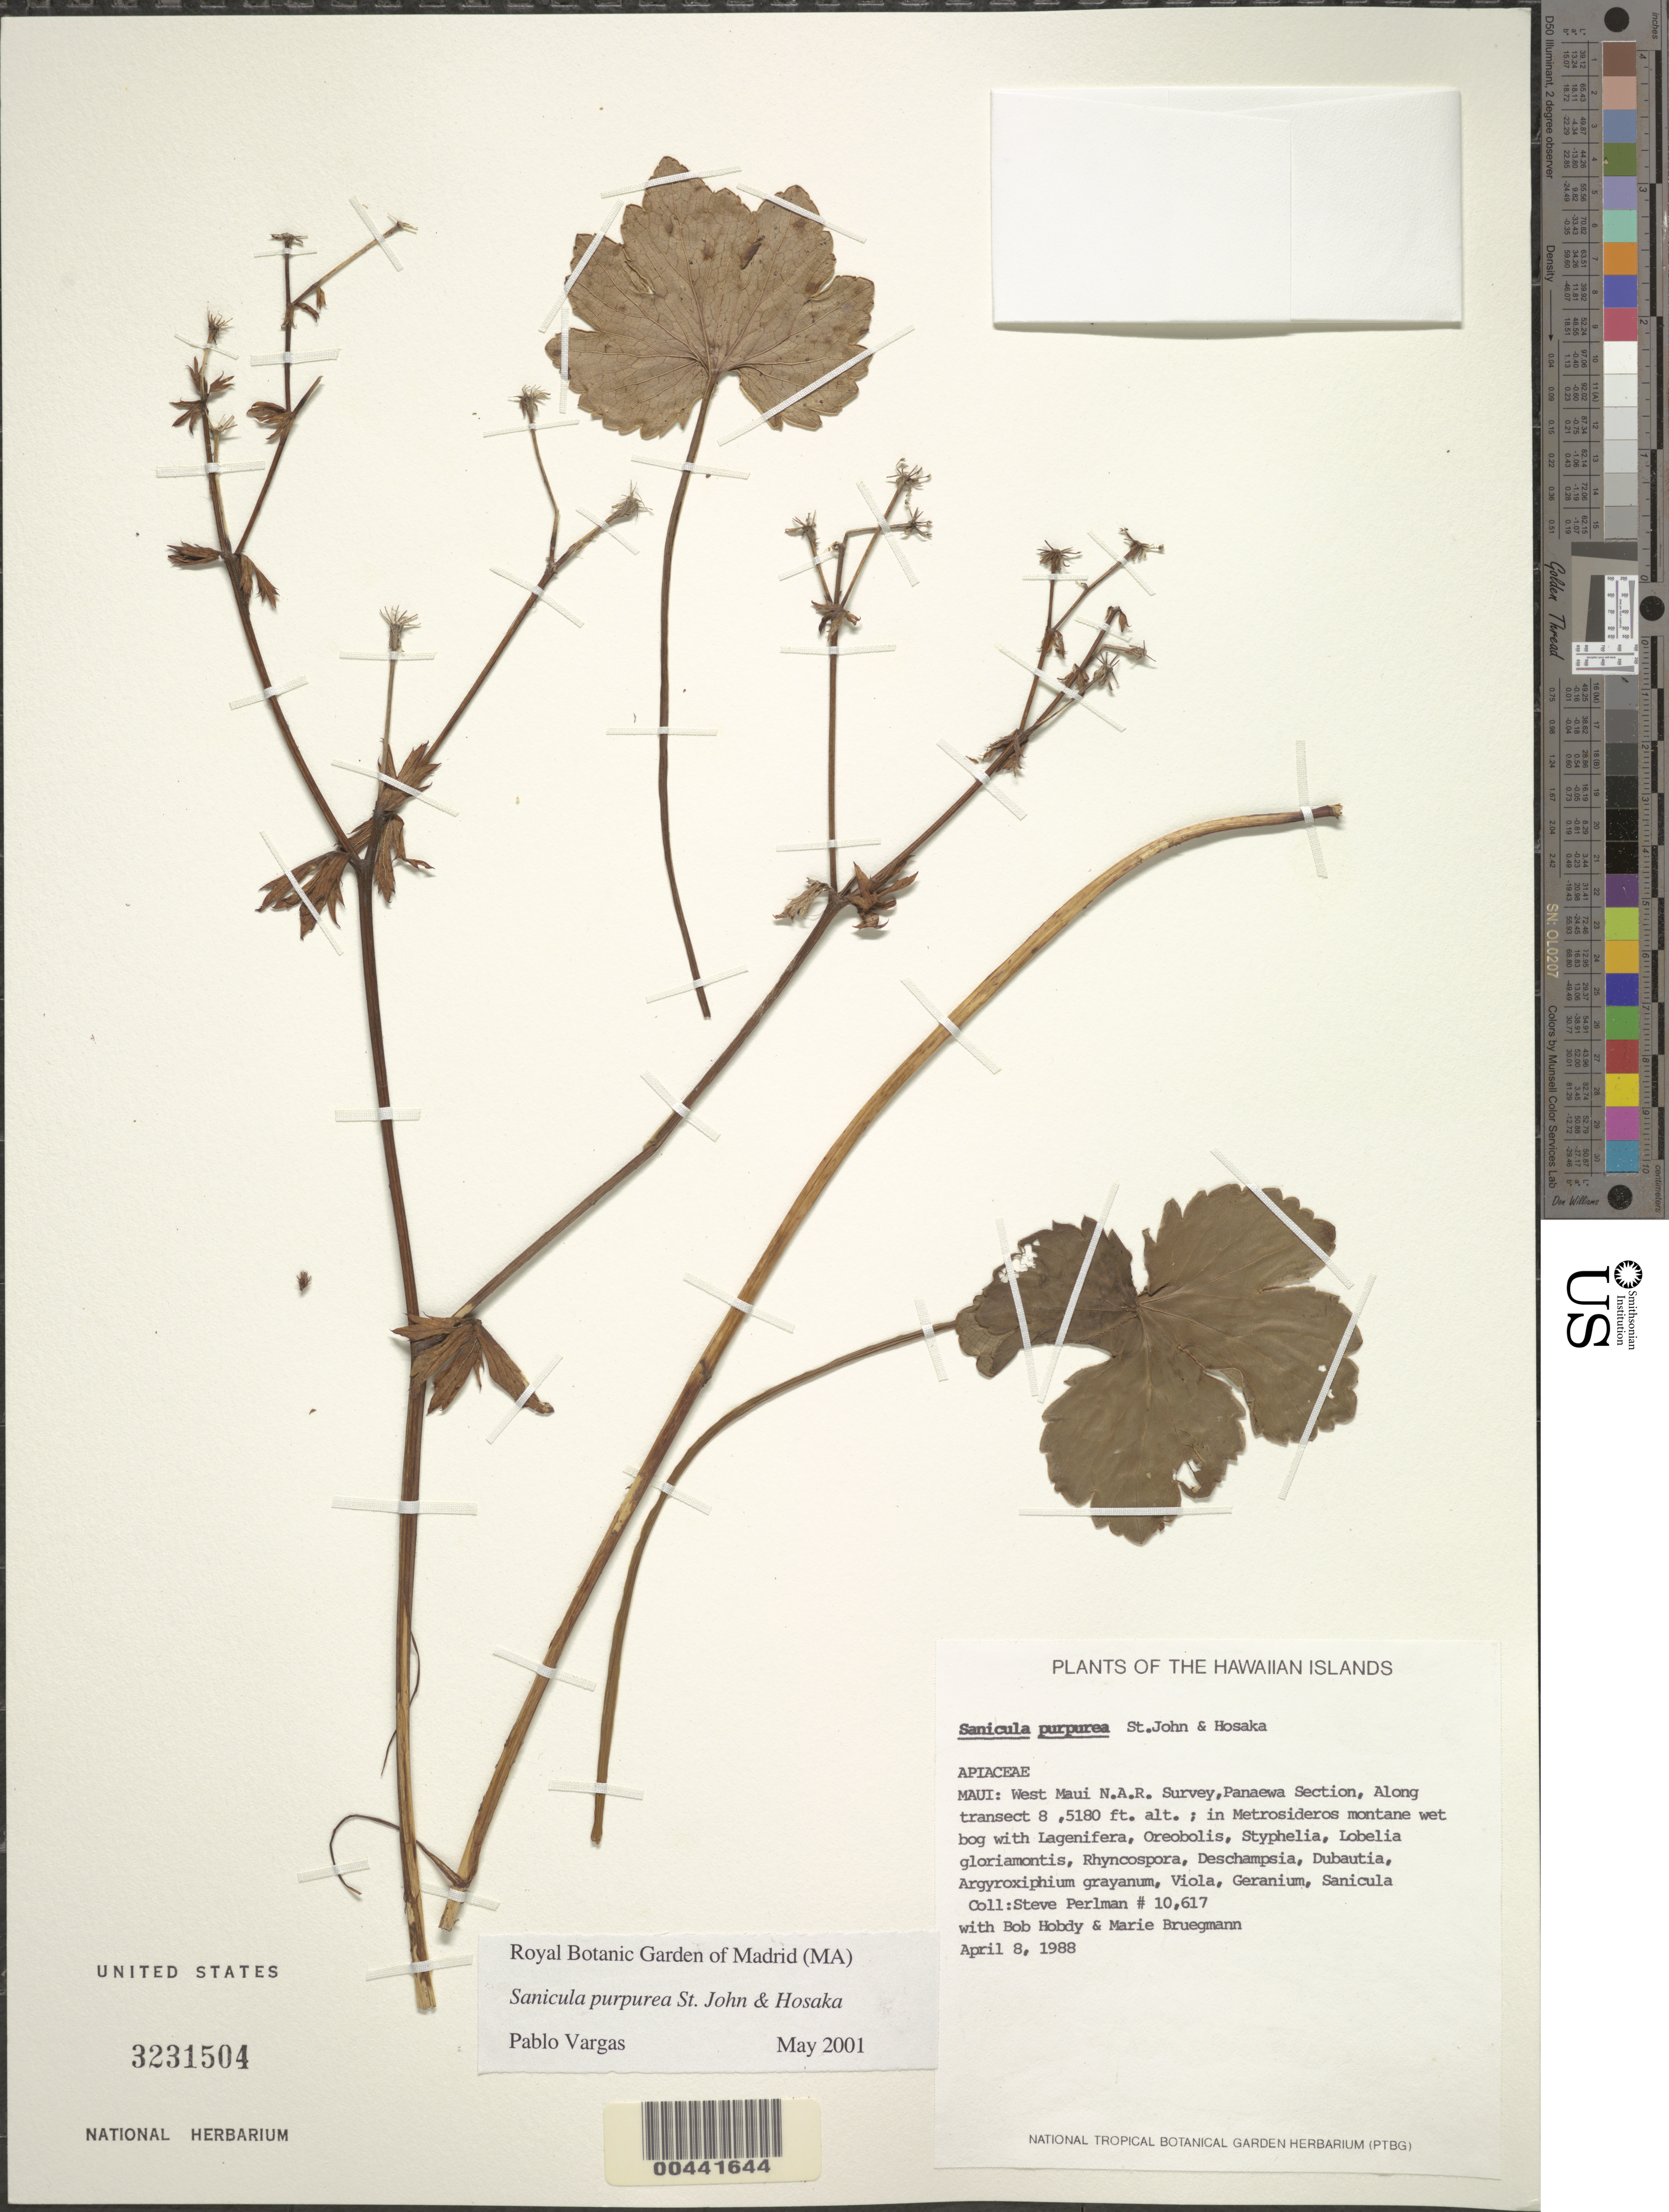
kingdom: Plantae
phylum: Tracheophyta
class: Magnoliopsida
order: Apiales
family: Apiaceae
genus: Sanicula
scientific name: Sanicula purpurea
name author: H. St. John & Hosaka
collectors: S. P. Perlman, B. Hobdy & M. Bruegmann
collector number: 10617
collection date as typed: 8 Apr 1988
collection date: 1988-04-08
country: United States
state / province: Hawaii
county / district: Maui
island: Maui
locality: W Maui NAR Survey, Panaewa Sect., along transect 8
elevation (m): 1579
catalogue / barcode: US 3231504